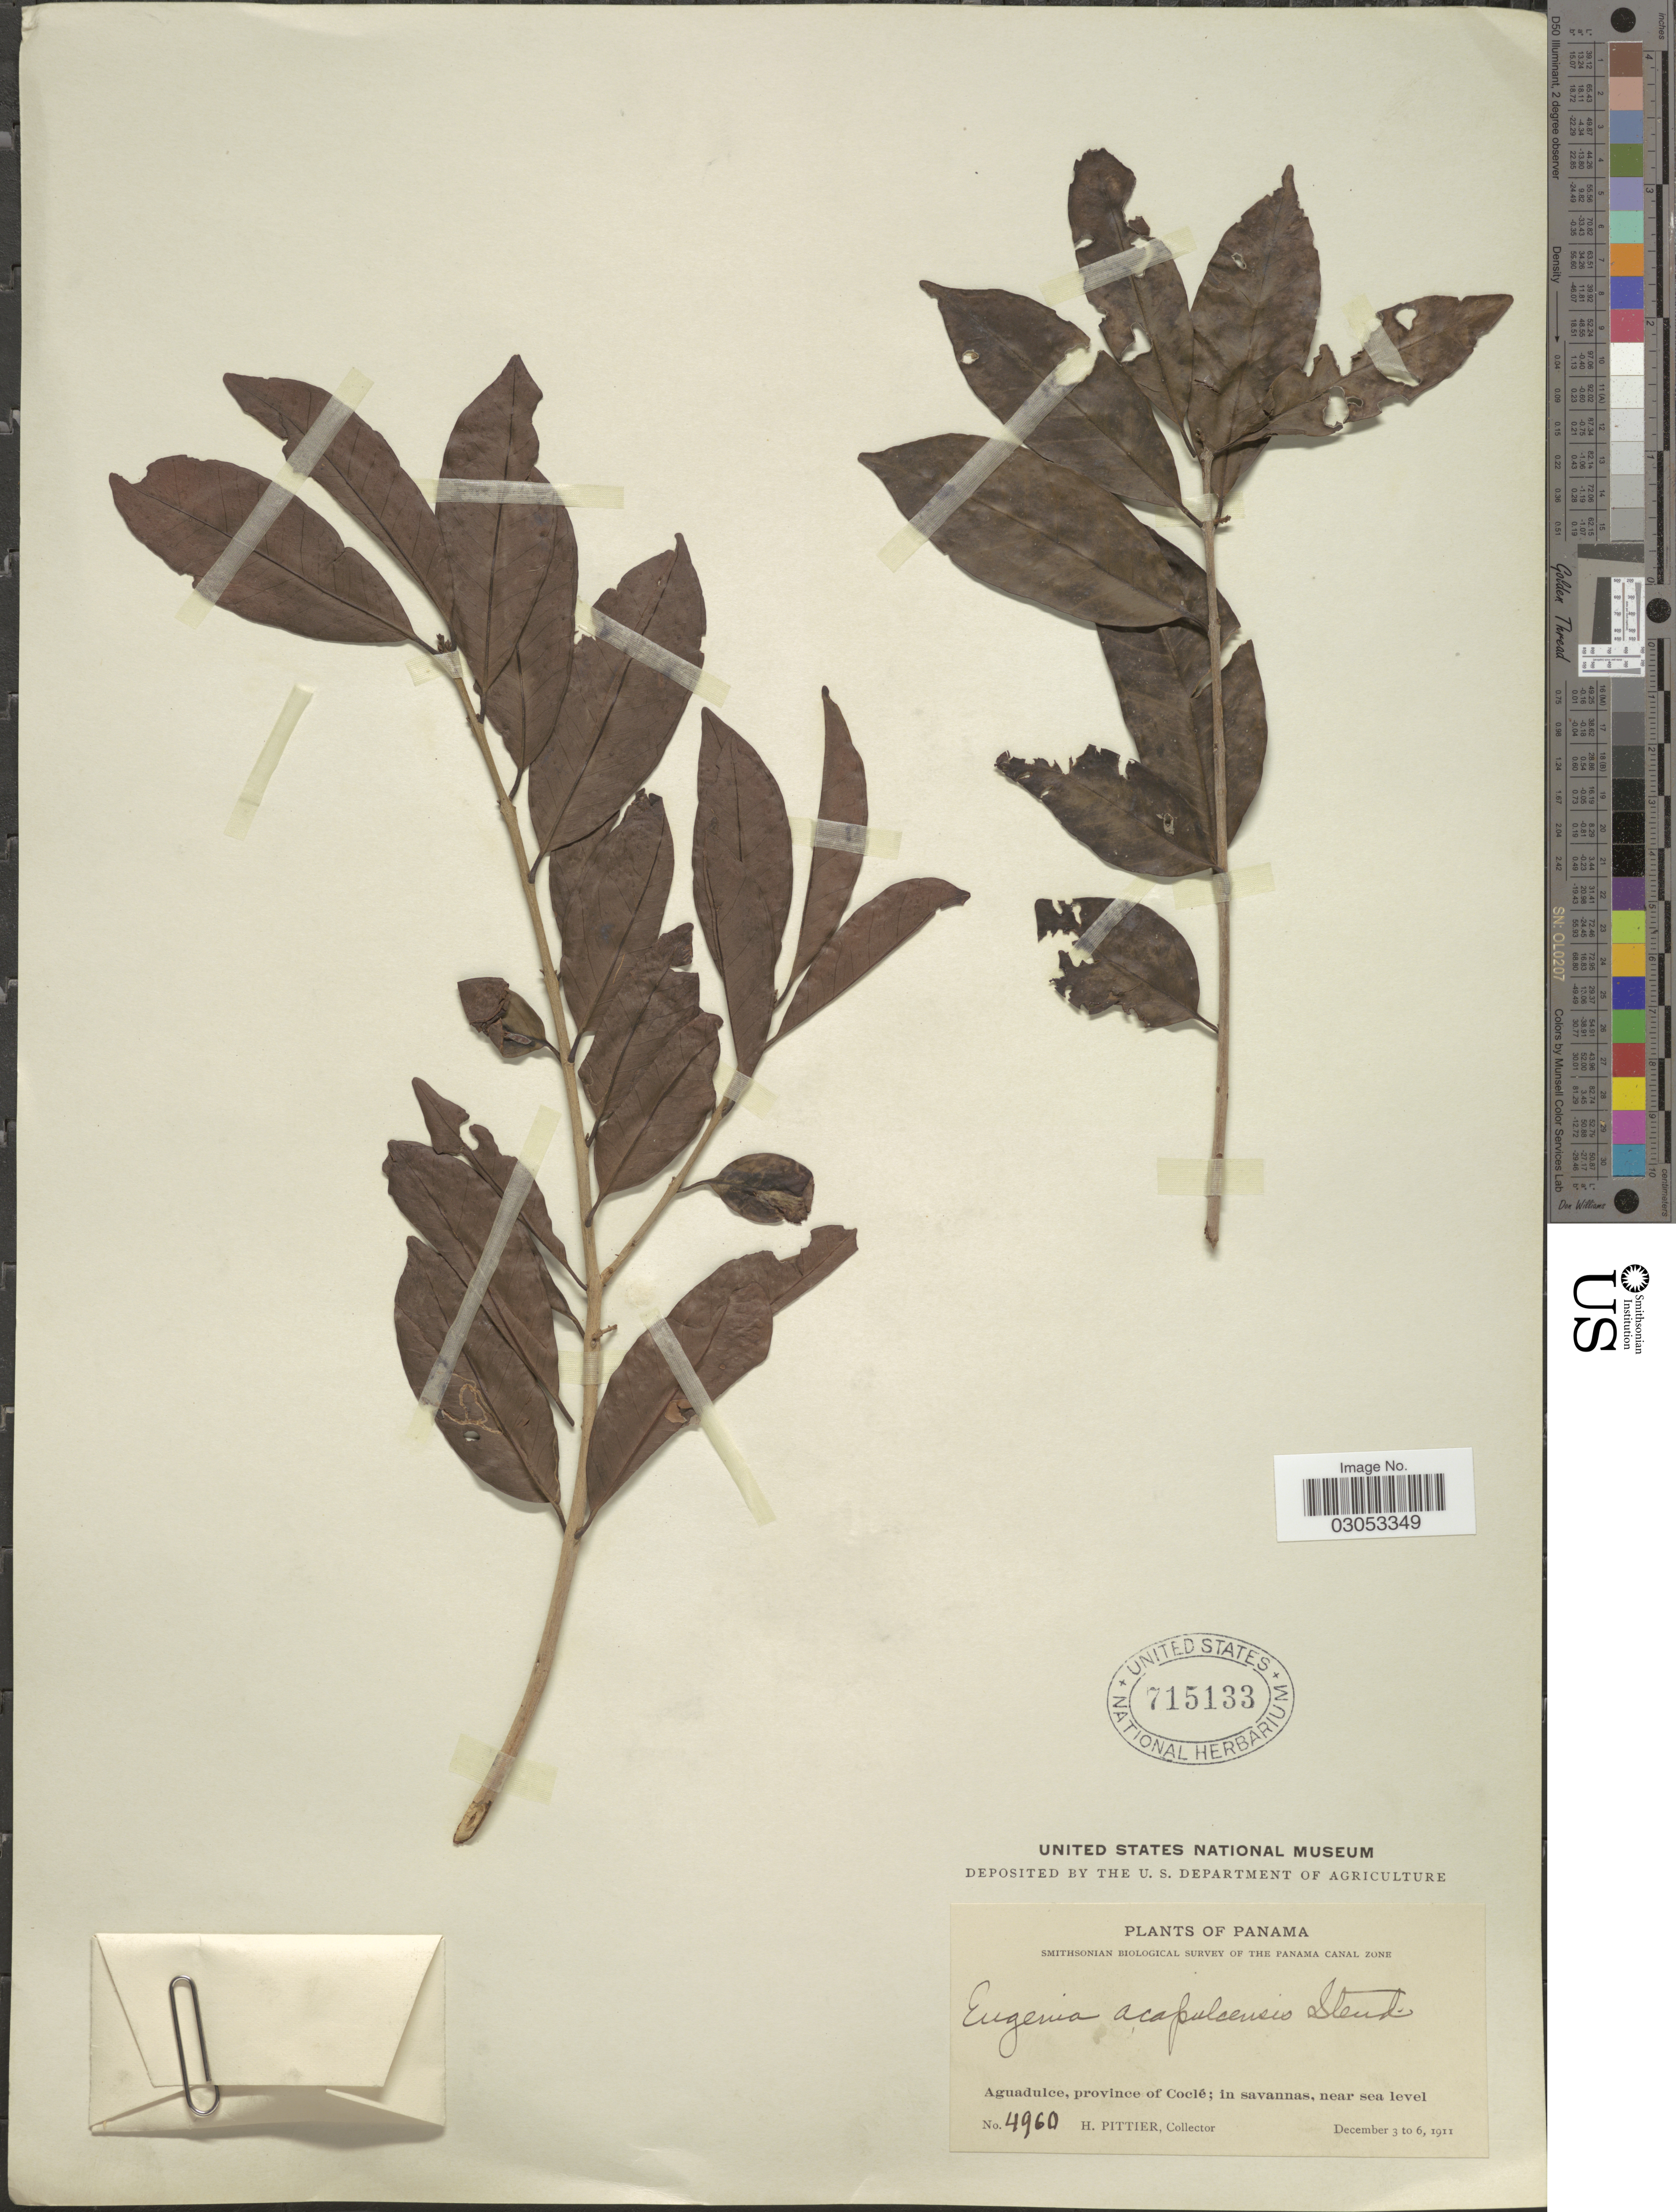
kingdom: Plantae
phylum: Tracheophyta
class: Magnoliopsida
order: Myrtales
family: Myrtaceae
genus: Eugenia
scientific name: Eugenia acapulcensis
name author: Steud.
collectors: H. F. Pittier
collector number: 4960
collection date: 1911-12-03/1911-12-06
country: Panama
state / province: Coclé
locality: Aguadulce, province of Coclé; in savannas.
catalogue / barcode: US 715133